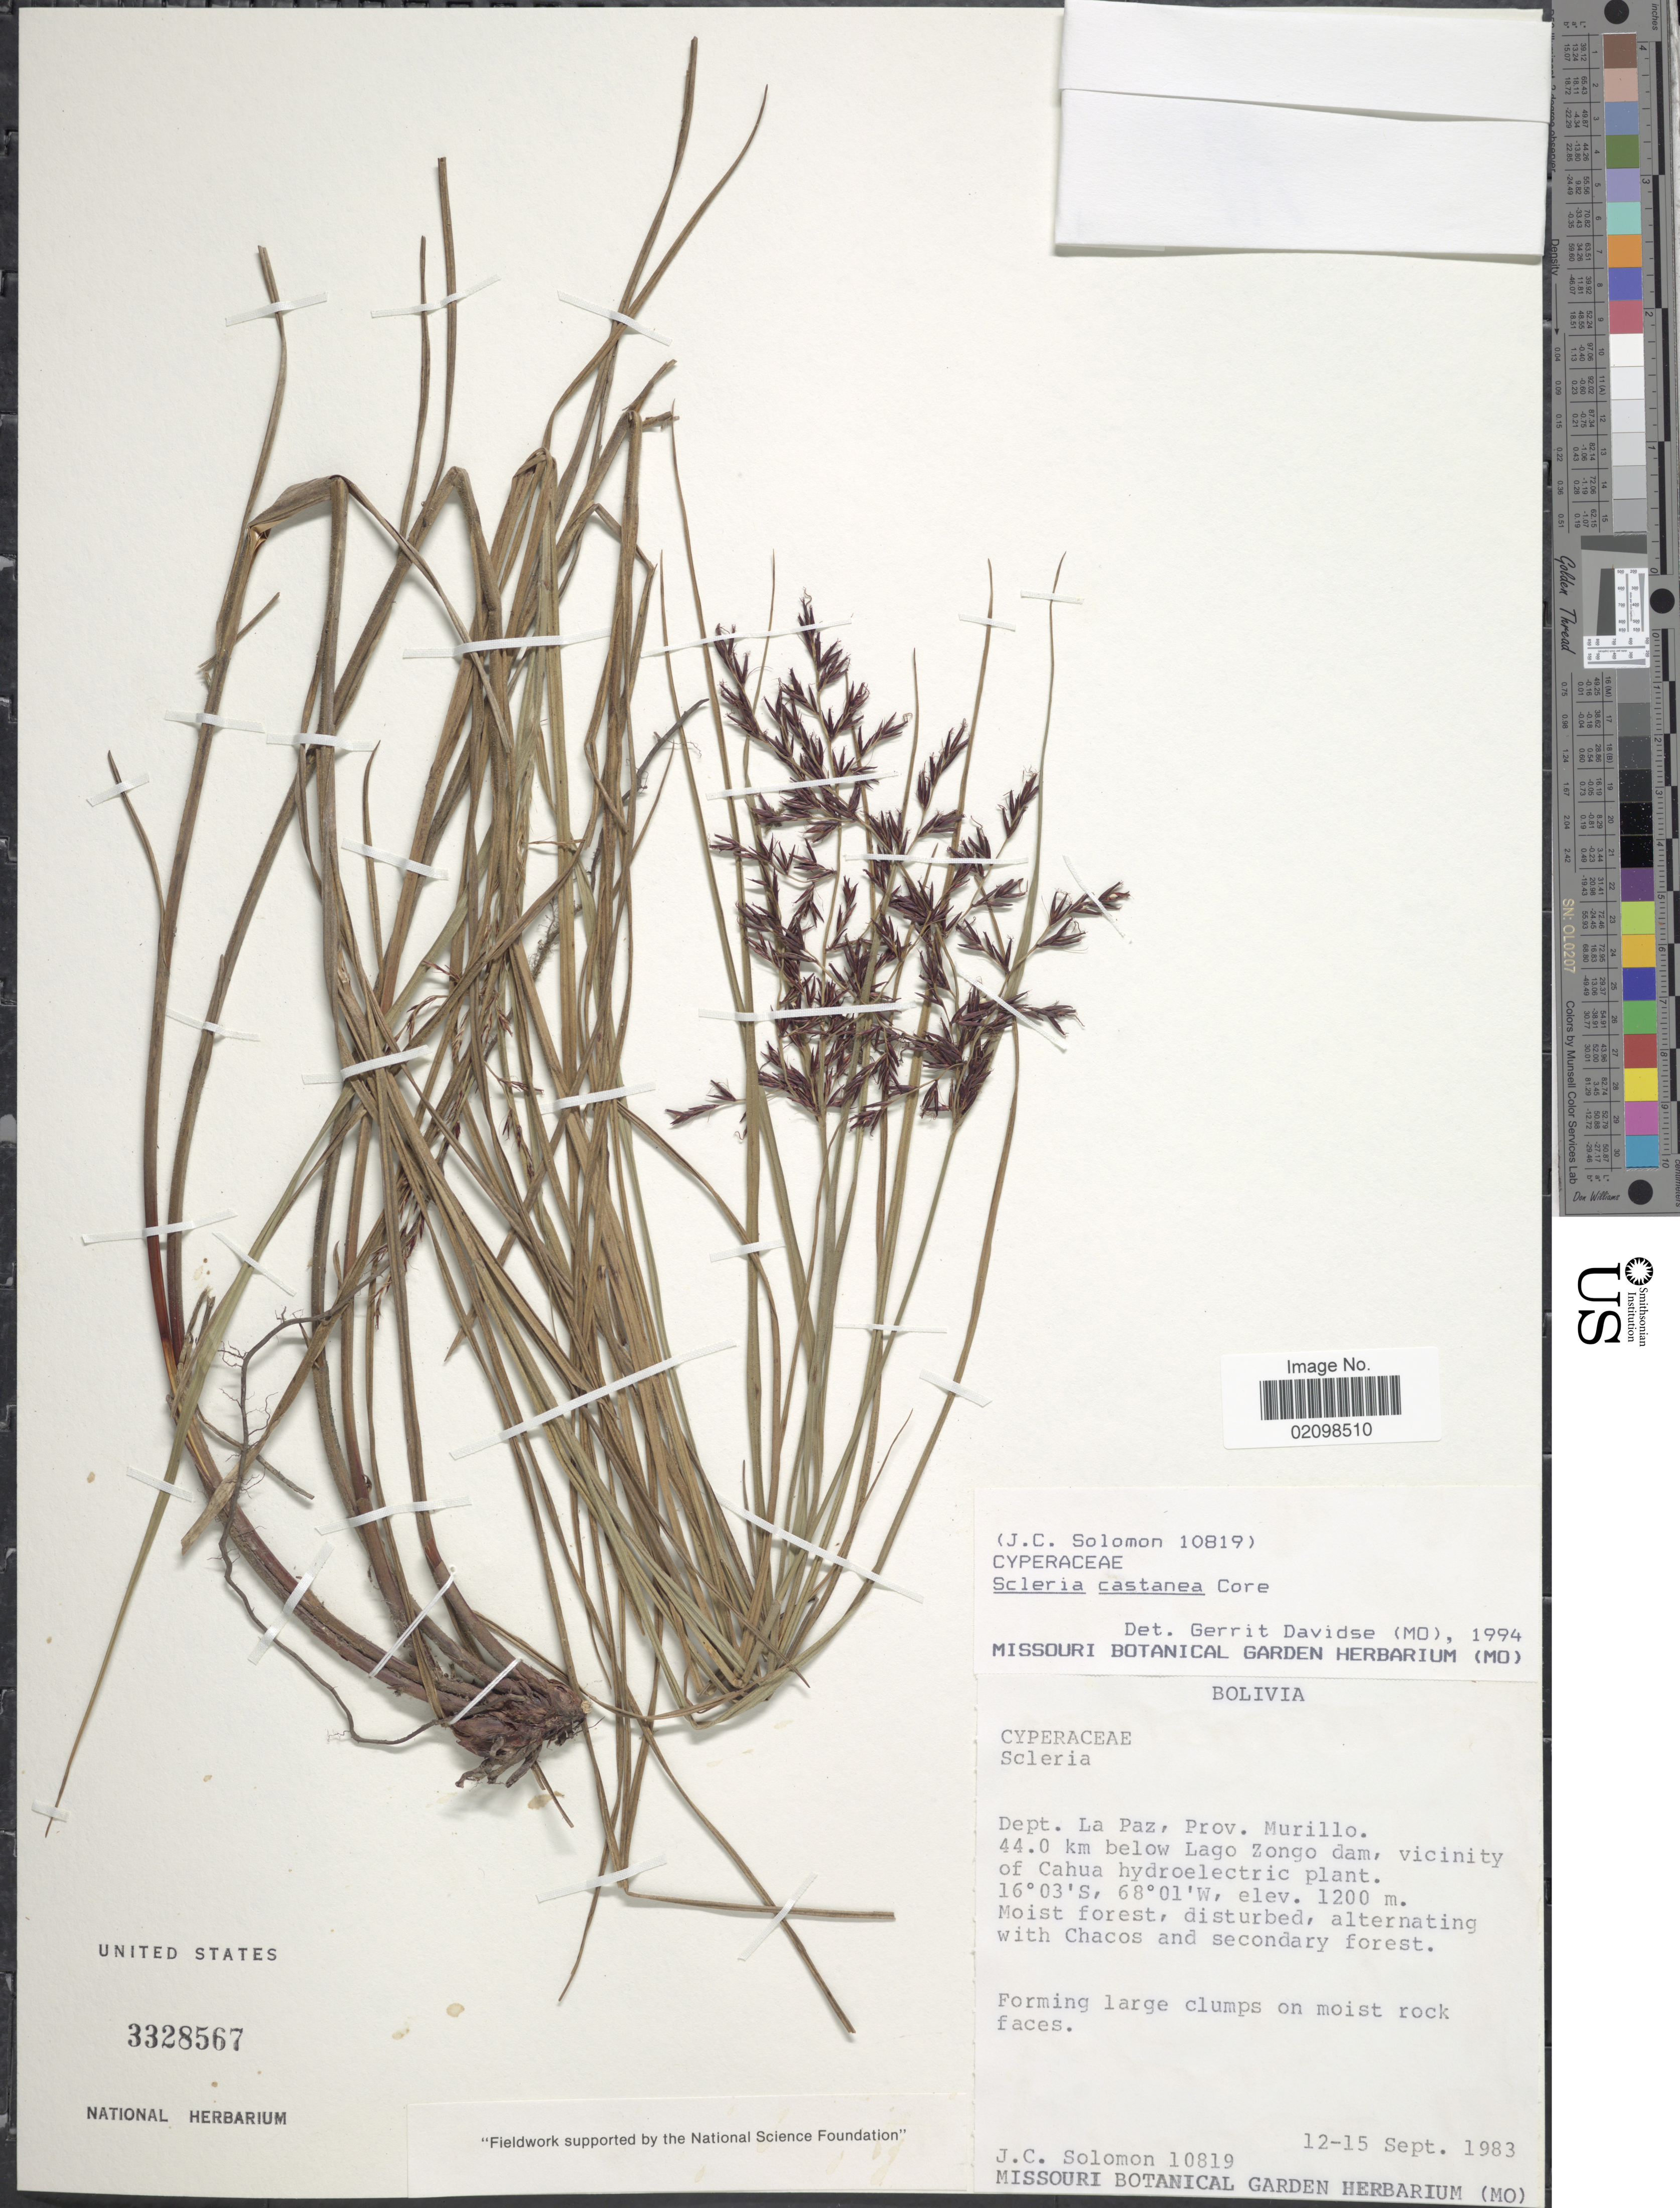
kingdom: Plantae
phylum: Tracheophyta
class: Liliopsida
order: Poales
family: Cyperaceae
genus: Scleria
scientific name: Scleria castanea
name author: Core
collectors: J. C. Solomon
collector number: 10819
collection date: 1983-09-12/1983-09-15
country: Bolivia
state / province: La Paz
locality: Dept. La Paz, Prov. Murillo. 44. 0 km below Lago Zongo dam, vicinity of Cahua hydroelectric plant.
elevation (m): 1200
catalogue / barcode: US 3328567